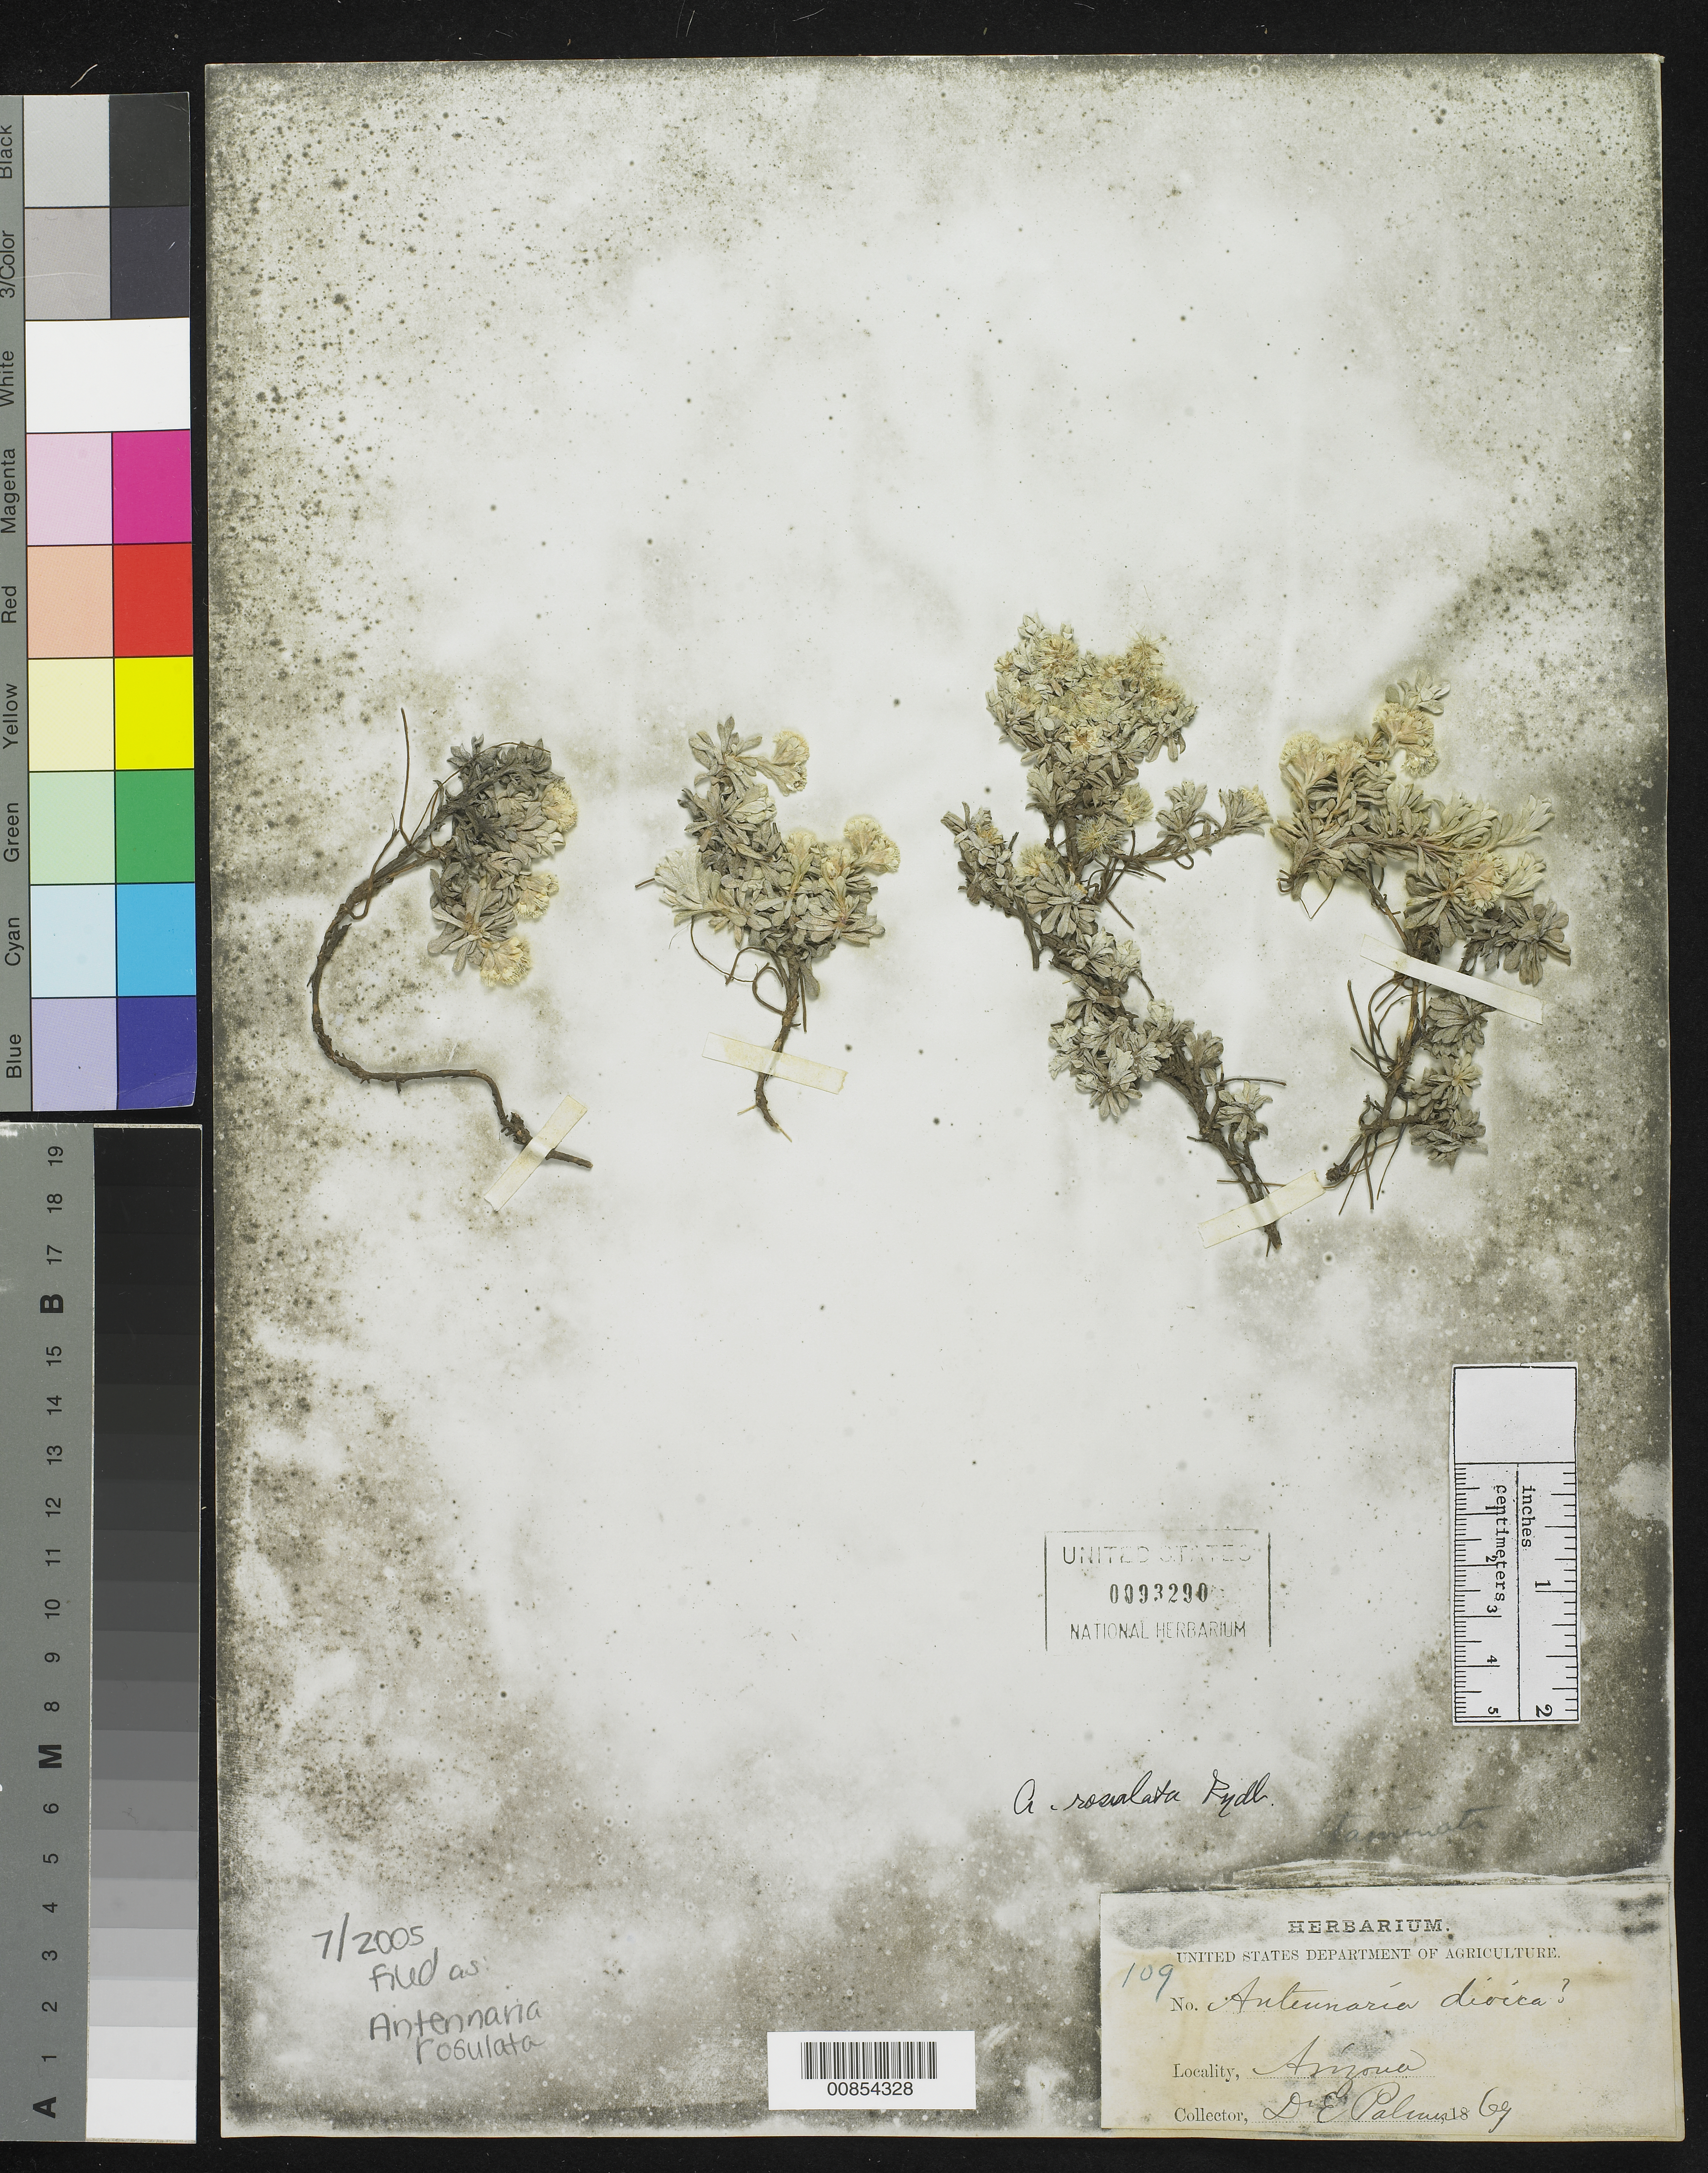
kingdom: Plantae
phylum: Tracheophyta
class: Magnoliopsida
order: Asterales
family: Asteraceae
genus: Antennaria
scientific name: Antennaria rosulata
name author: Rydb.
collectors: E. Palmer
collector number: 109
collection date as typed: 1869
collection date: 1869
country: United States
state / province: Arizona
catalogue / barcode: US 93290